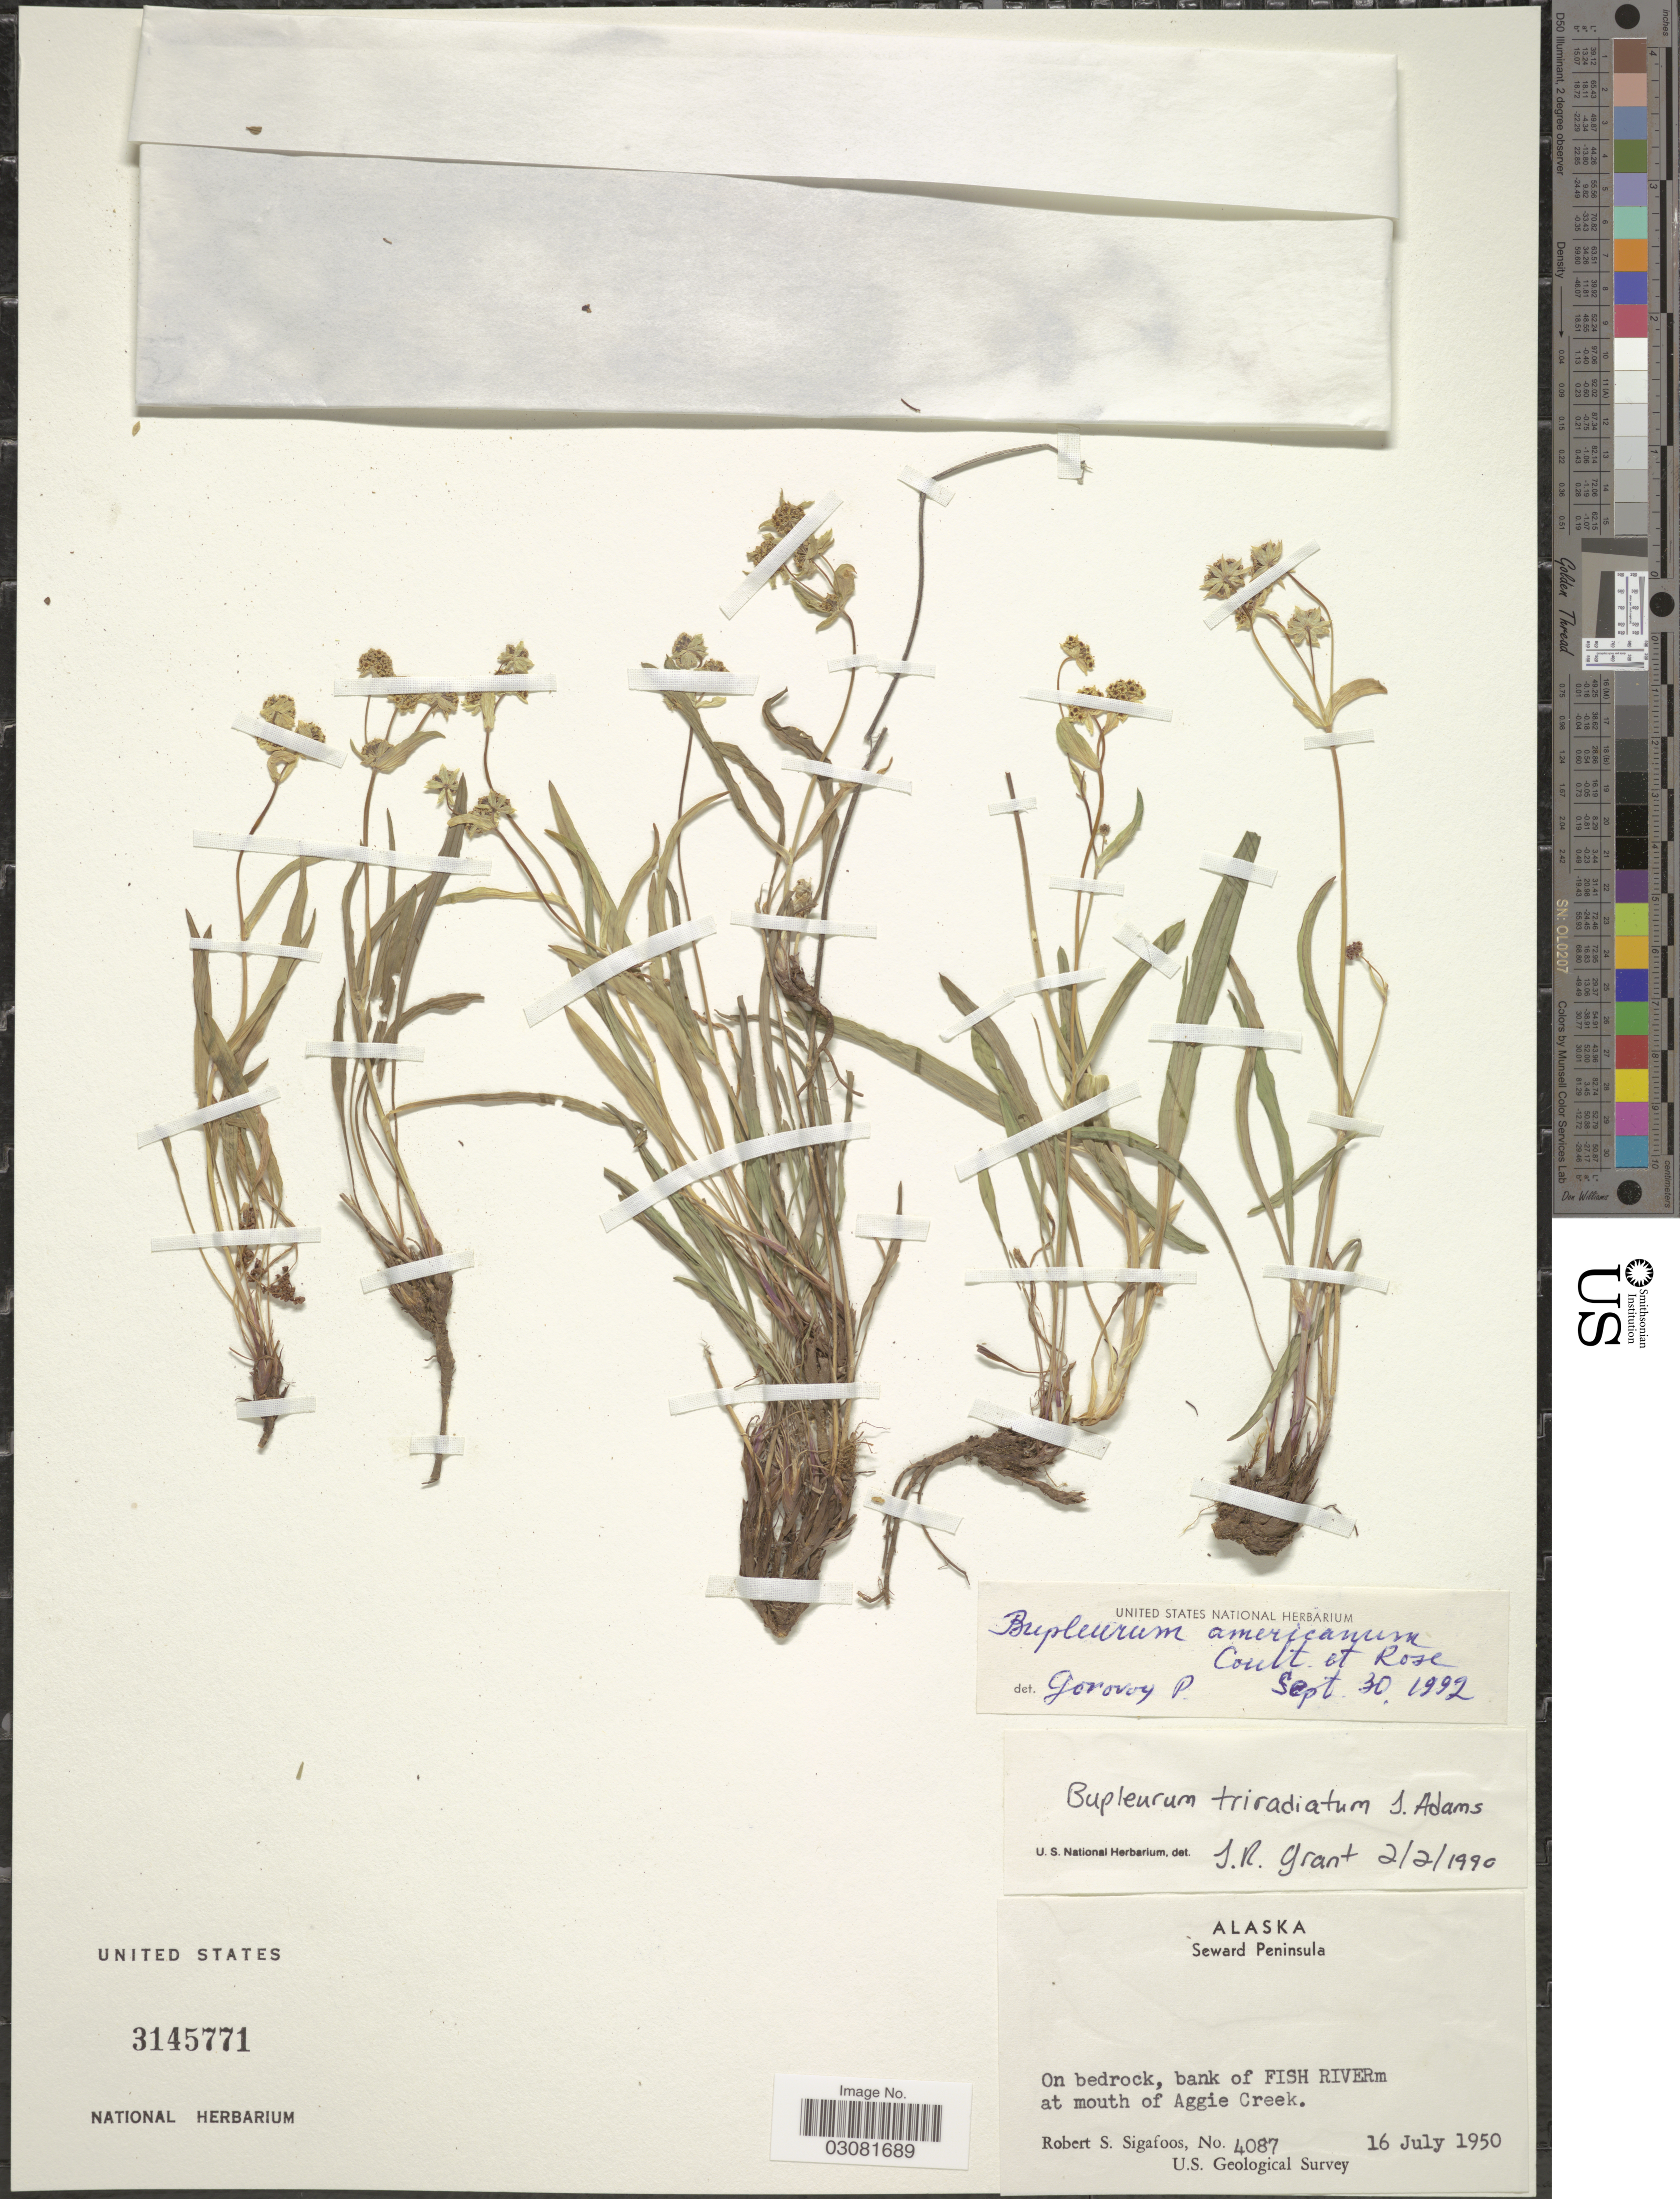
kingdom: Plantae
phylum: Tracheophyta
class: Magnoliopsida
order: Apiales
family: Apiaceae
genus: Bupleurum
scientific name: Bupleurum triradiatum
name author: Hoffm. ex Adams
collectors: R. Sigafoos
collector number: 4087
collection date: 1950-07-16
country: United States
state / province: Alaska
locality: Seward Peninsula, On bedrock, bank of Fish River at mouth of Aggie Creek.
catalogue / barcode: US 3145771